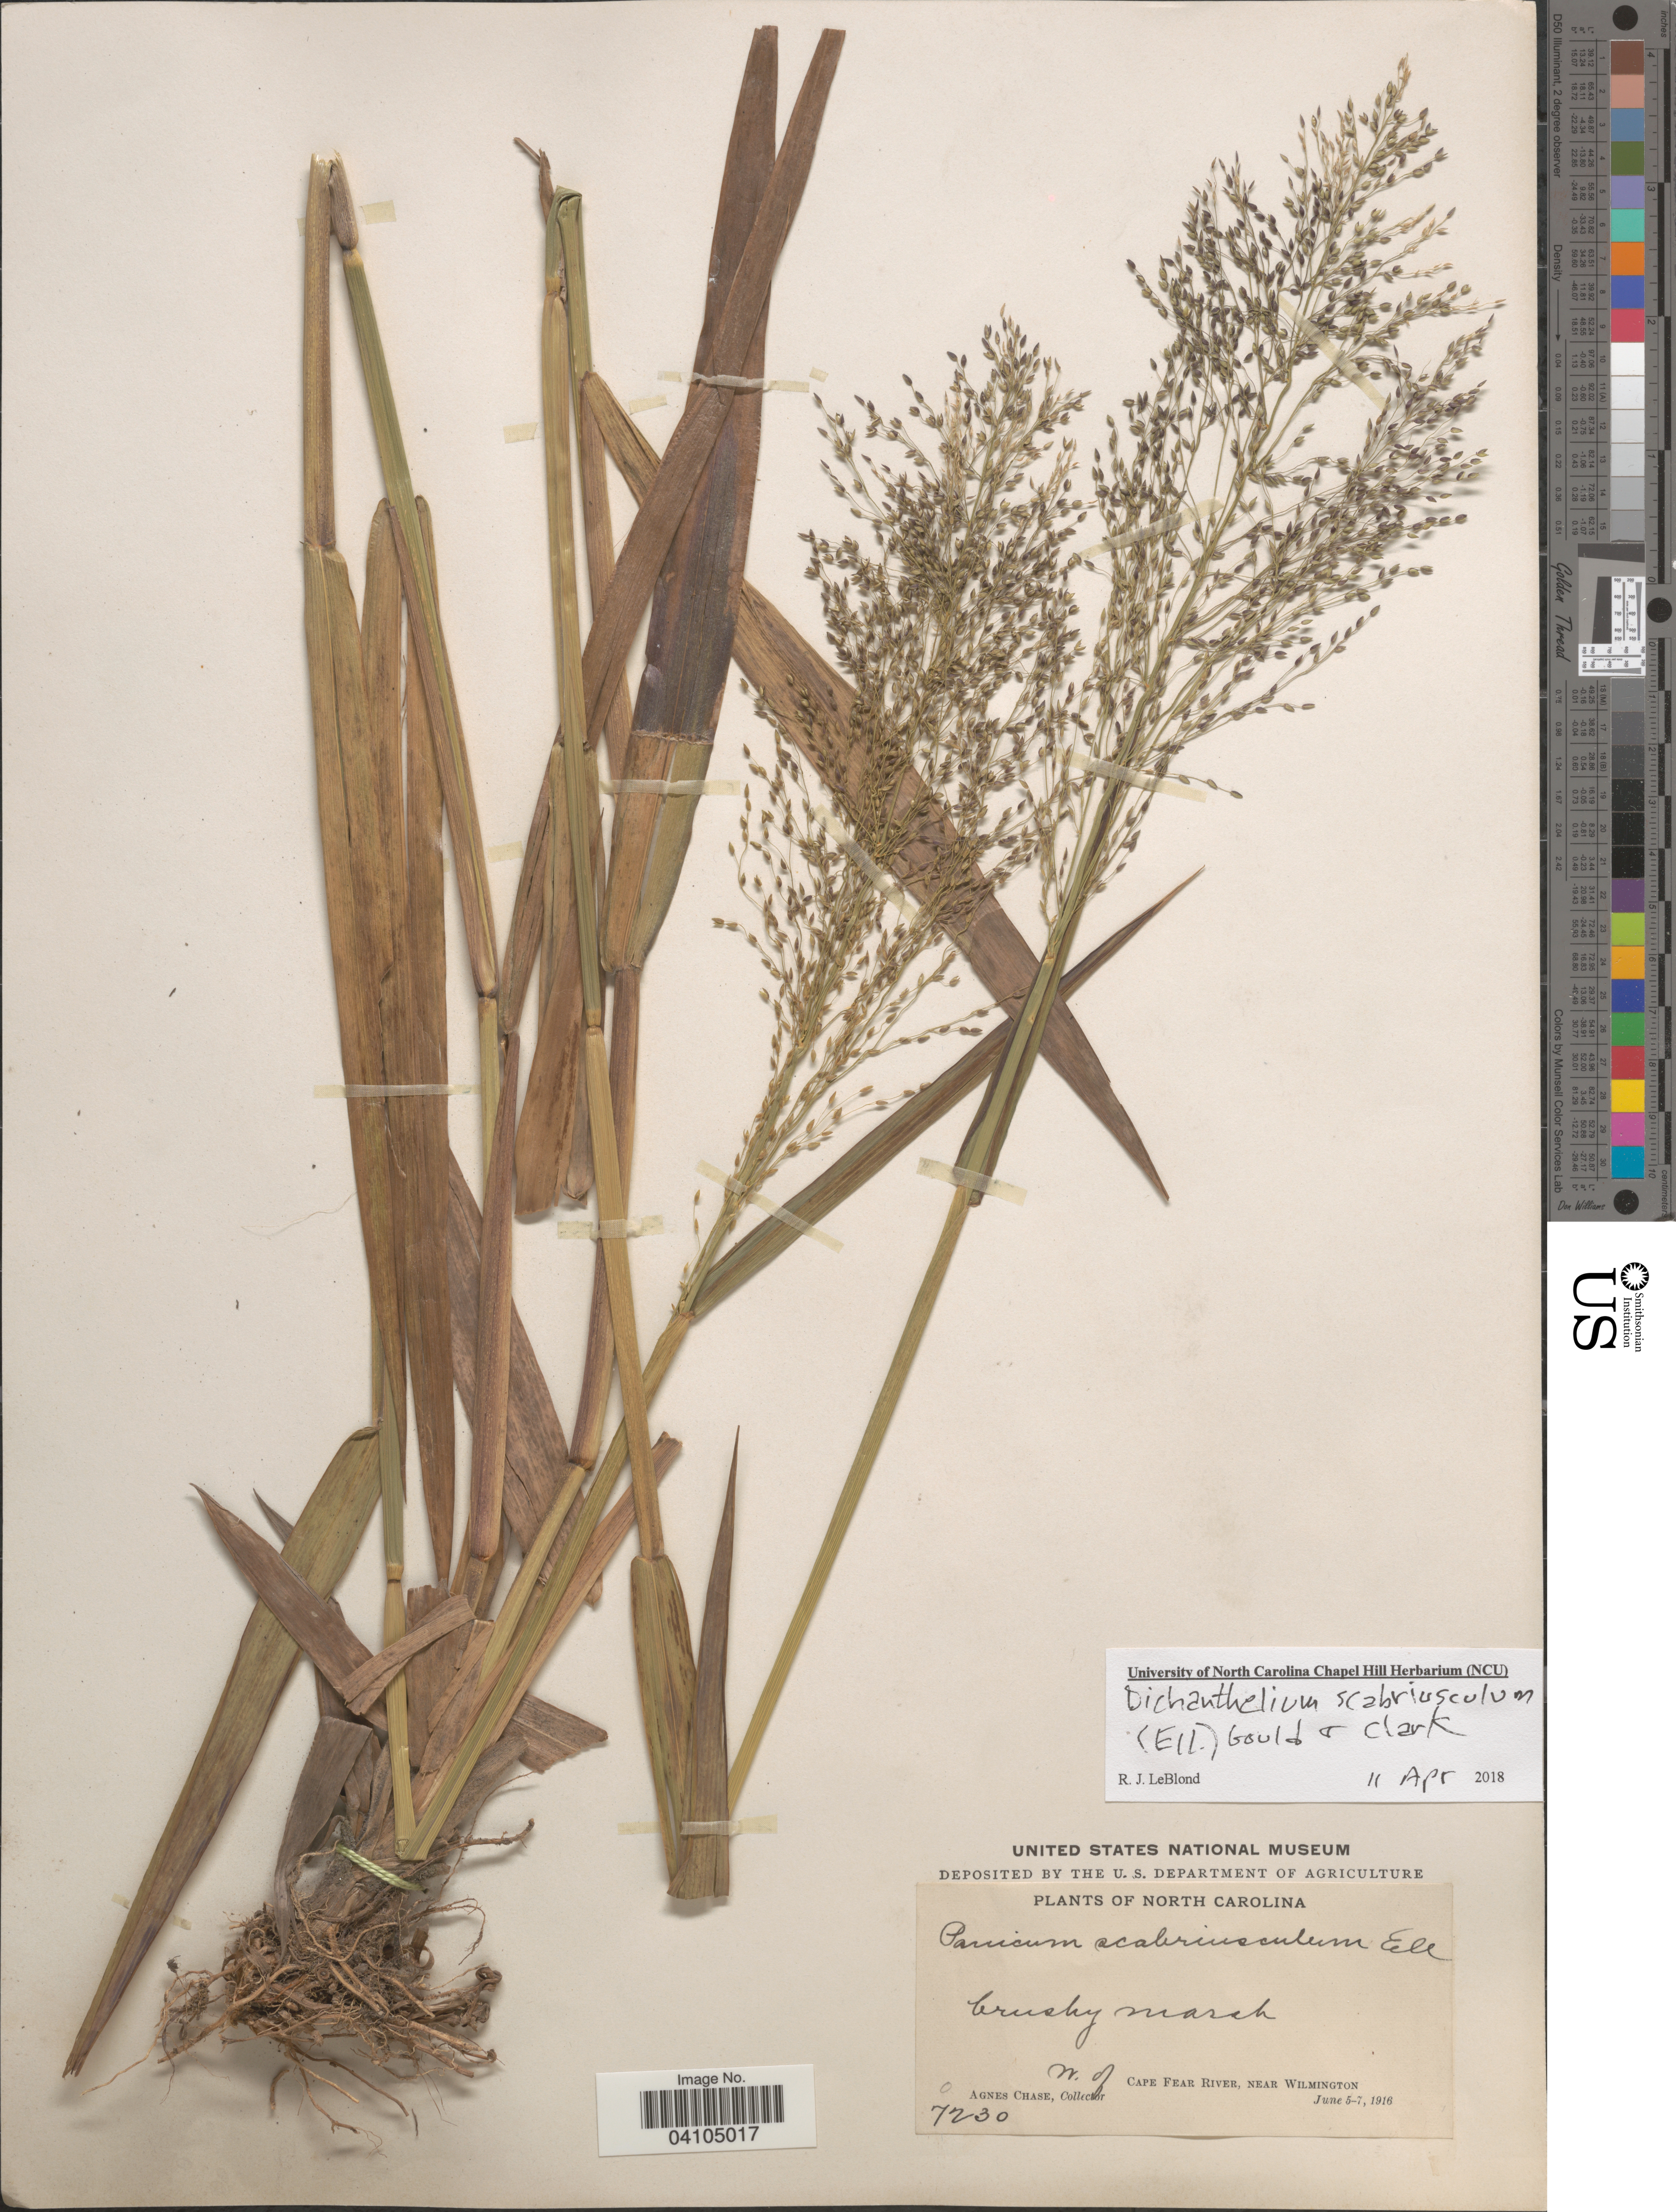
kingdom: Plantae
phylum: Tracheophyta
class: Liliopsida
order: Poales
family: Poaceae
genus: Dichanthelium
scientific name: Dichanthelium scabriusculum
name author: (Elliott) Gould & C.A. Clark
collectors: A. Chase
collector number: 7230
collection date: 1916-06-05/1916-06-07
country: United States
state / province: North Carolina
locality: W. of Cape Fear River, near Wilmington.